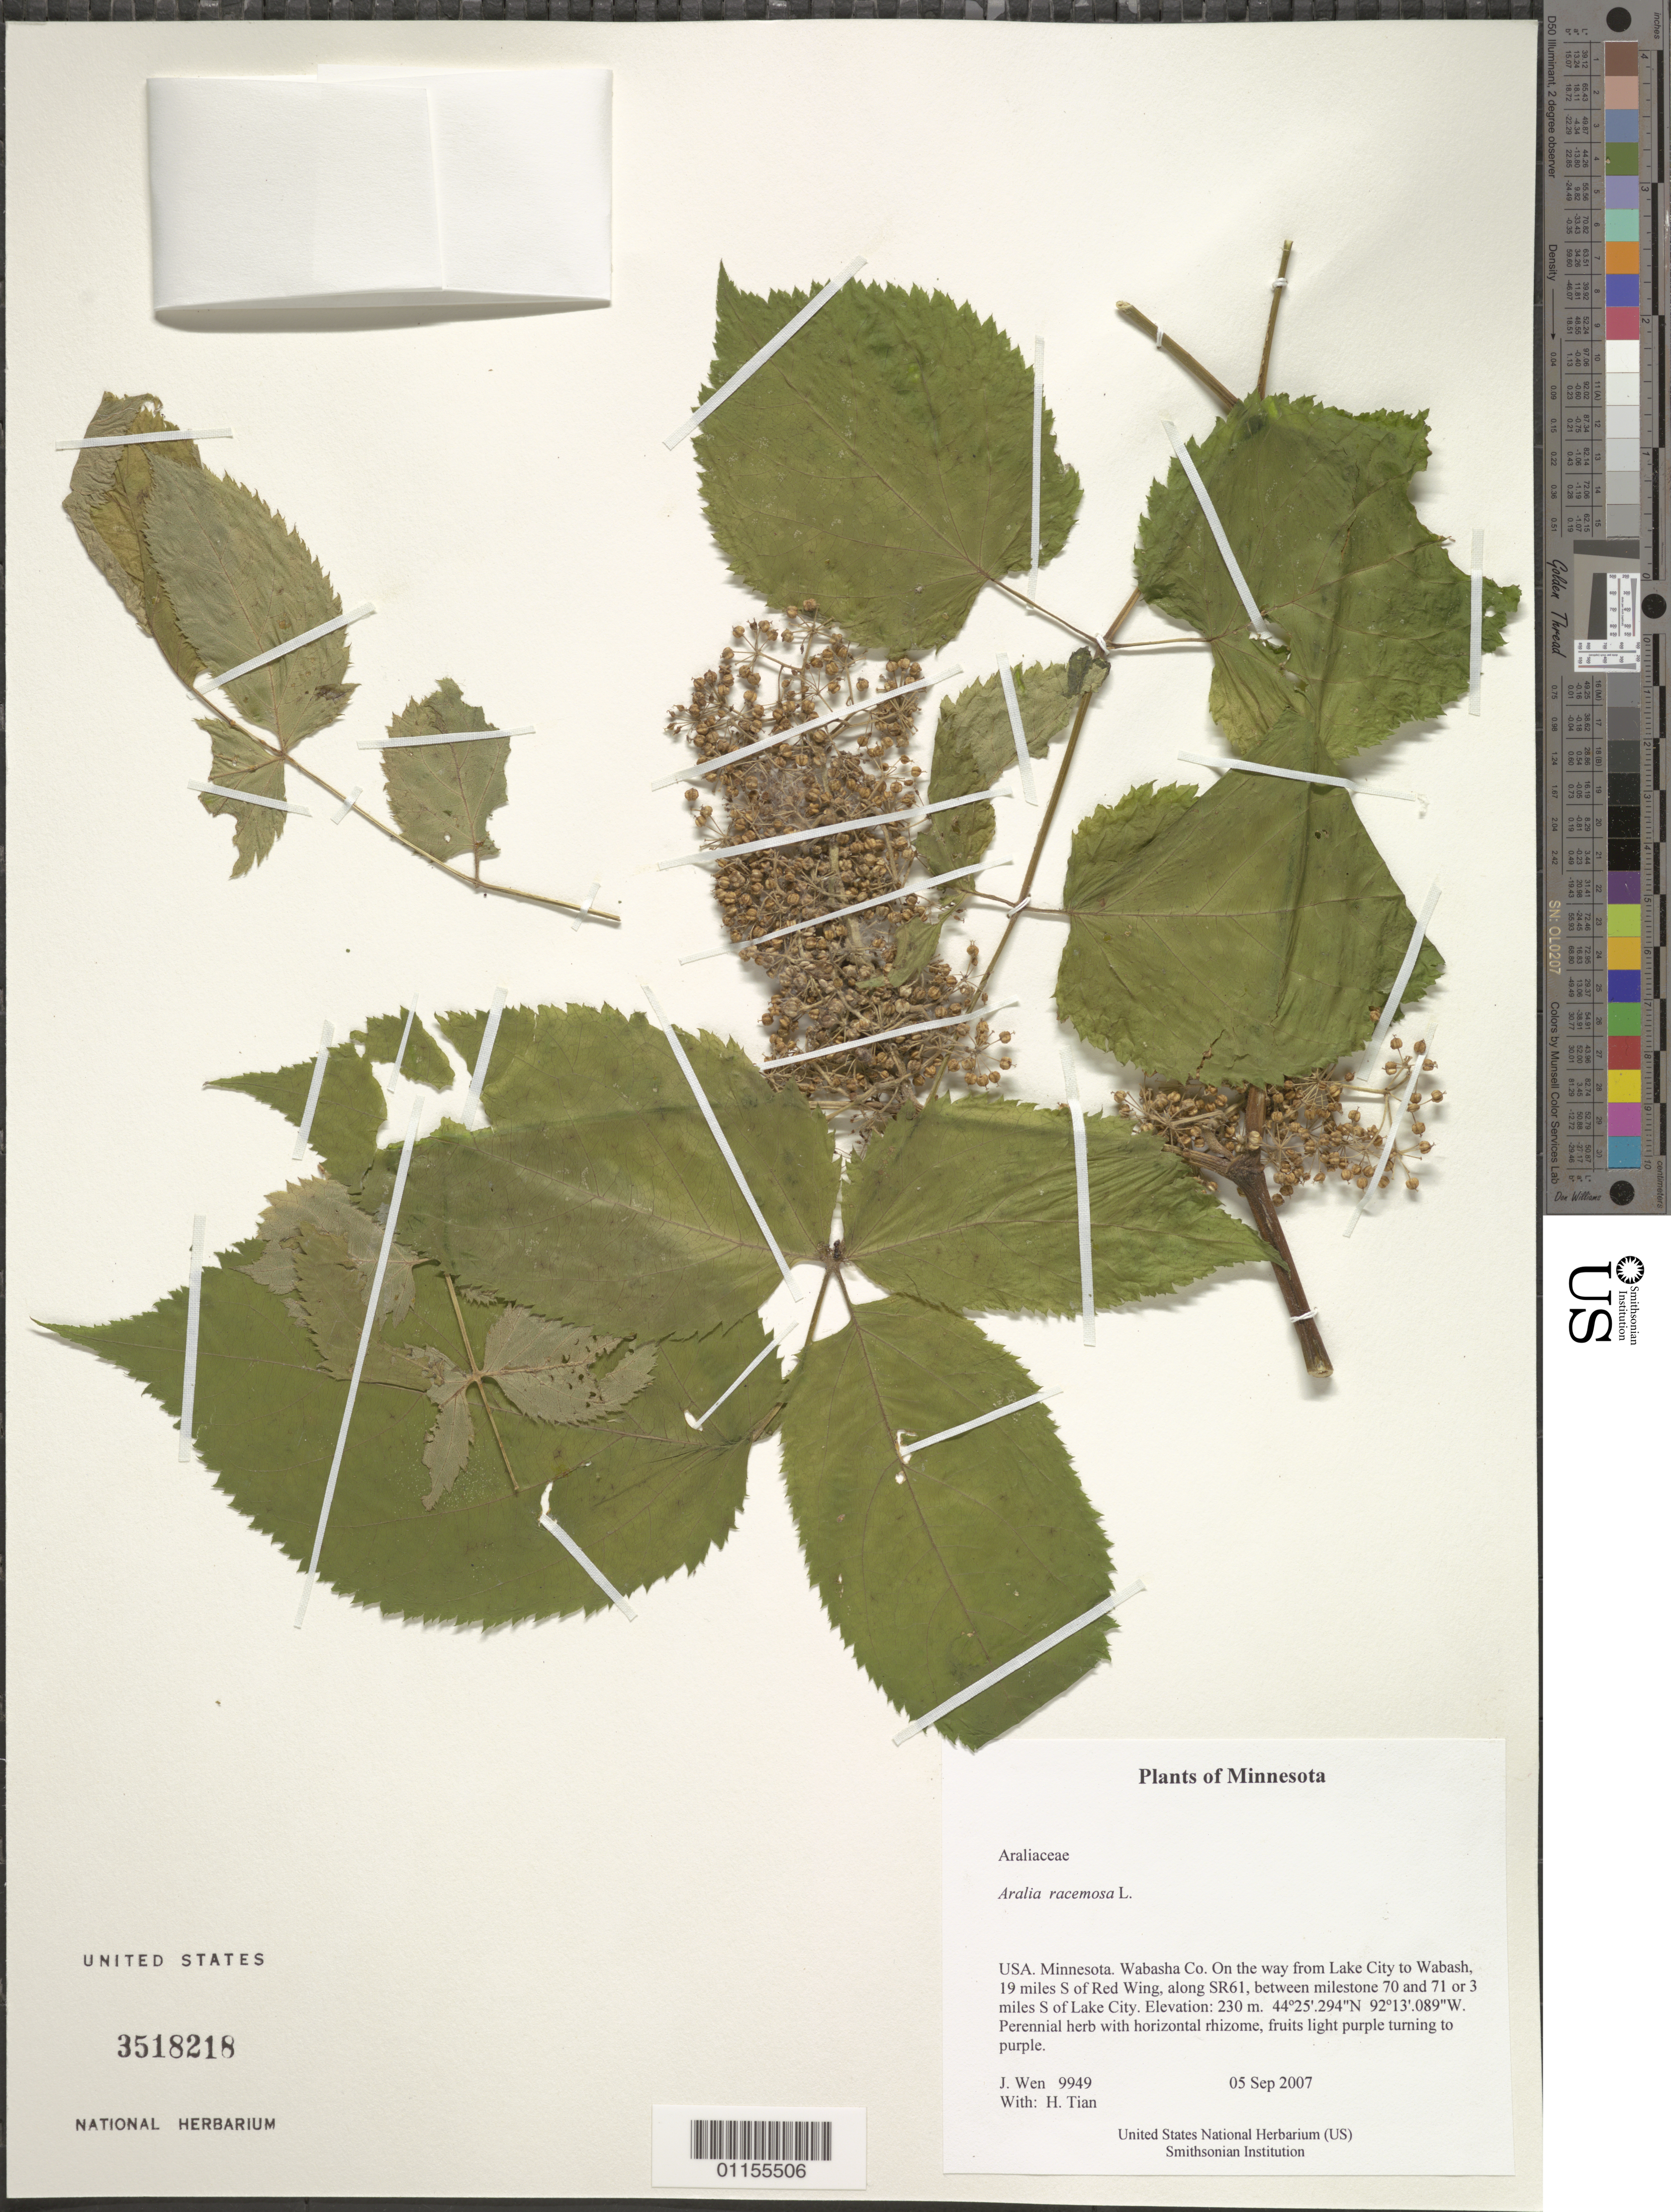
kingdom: Plantae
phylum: Tracheophyta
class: Magnoliopsida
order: Apiales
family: Araliaceae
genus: Aralia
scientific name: Aralia racemosa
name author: L.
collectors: J. Wen & H. Tian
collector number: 9949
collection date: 2007-09-05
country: United States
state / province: Minnesota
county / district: Wabasha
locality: On the way from Lake City to Wabash, 19 mi S of Red Wing, along SR61, between milestone 70 and 71 or 3 mi S of Lake City.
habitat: Perennial herb with horizontal rhizome.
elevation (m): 230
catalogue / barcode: US 3518218